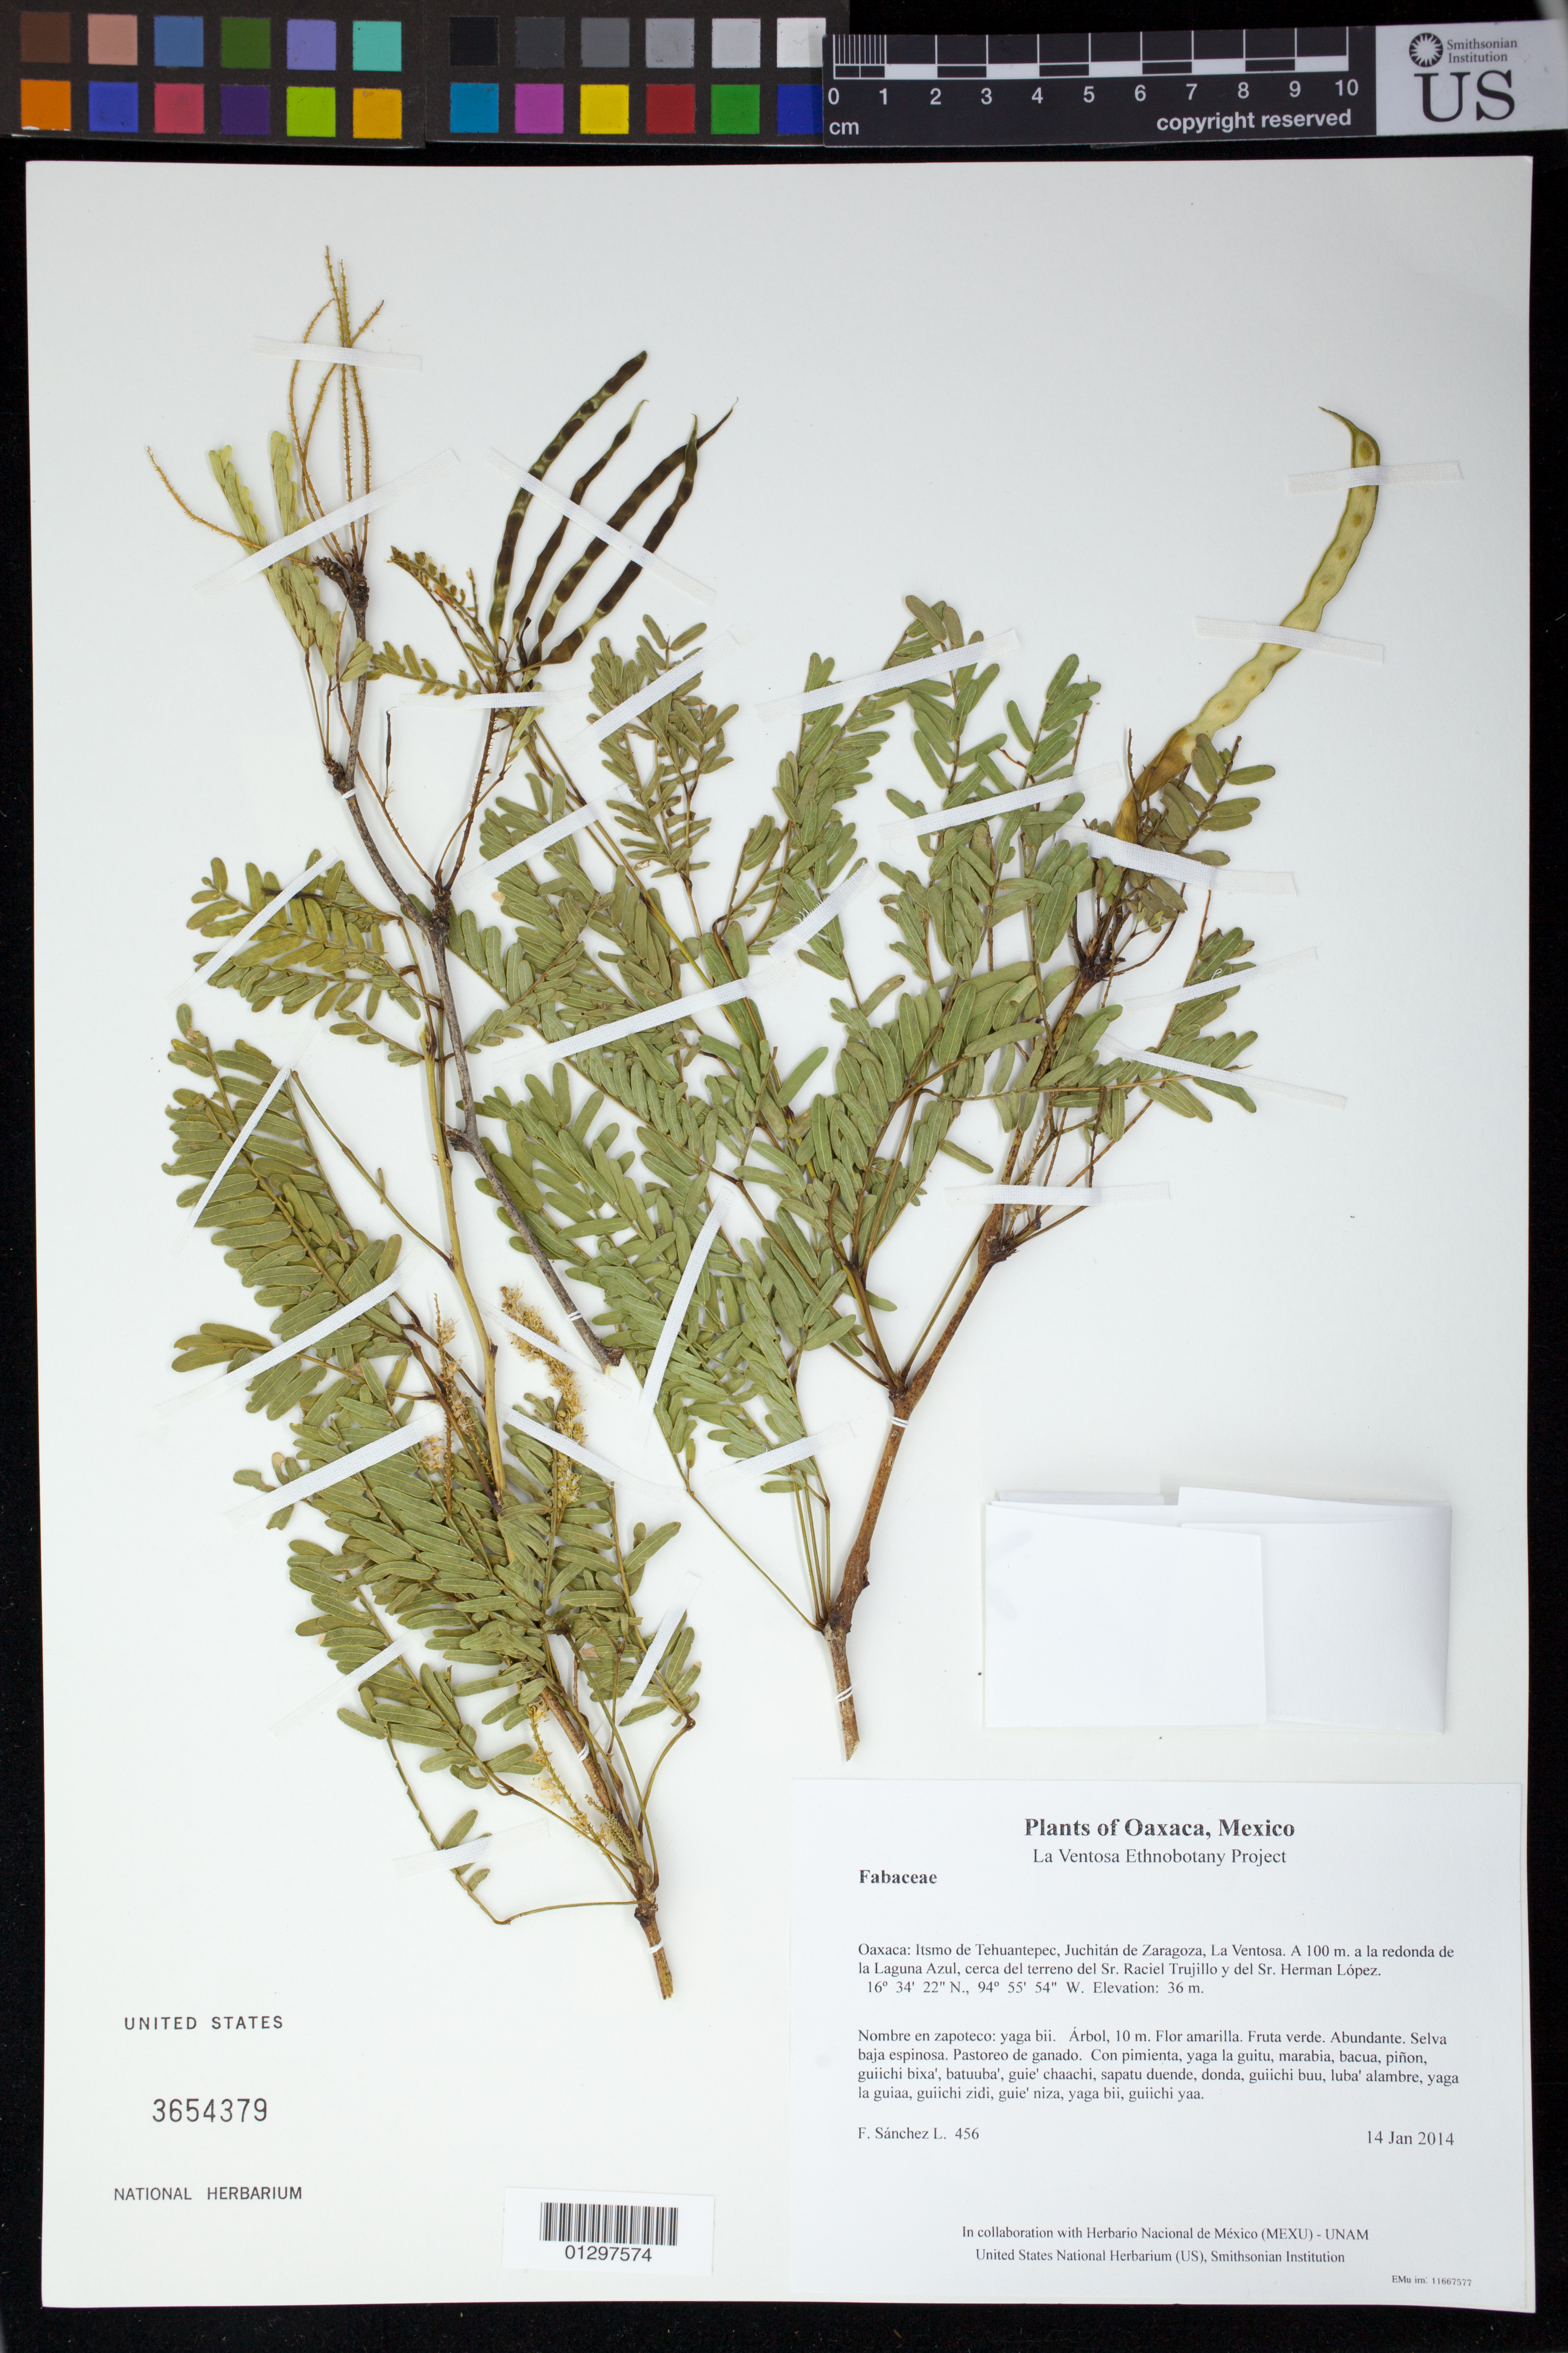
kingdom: Plantae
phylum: Tracheophyta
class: Magnoliopsida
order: Fabales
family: Fabaceae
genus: Neltuma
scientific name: Neltuma laevigata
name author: (Humb. & Bonpl. ex Willd.) Britton & Rose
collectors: F. Sánchez L.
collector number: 456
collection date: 2014-01-14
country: Mexico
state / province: Oaxaca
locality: Itsmo de Tehuantepec, Juchitán de Zaragoza, La Ventosa. A 100 m. a la redonda de la Laguna Azul, cerca del terreno del Sr. Raciel Trujillo y del Sr. Herman López.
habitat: Selva baja espinosa. Pastoreo de ganado.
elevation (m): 36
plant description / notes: MEXU, SERO, US; Yaga. 10 m. Guie' naguchi. Cuaananaxhi naga'. Stale.; mezquite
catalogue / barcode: US 3654379